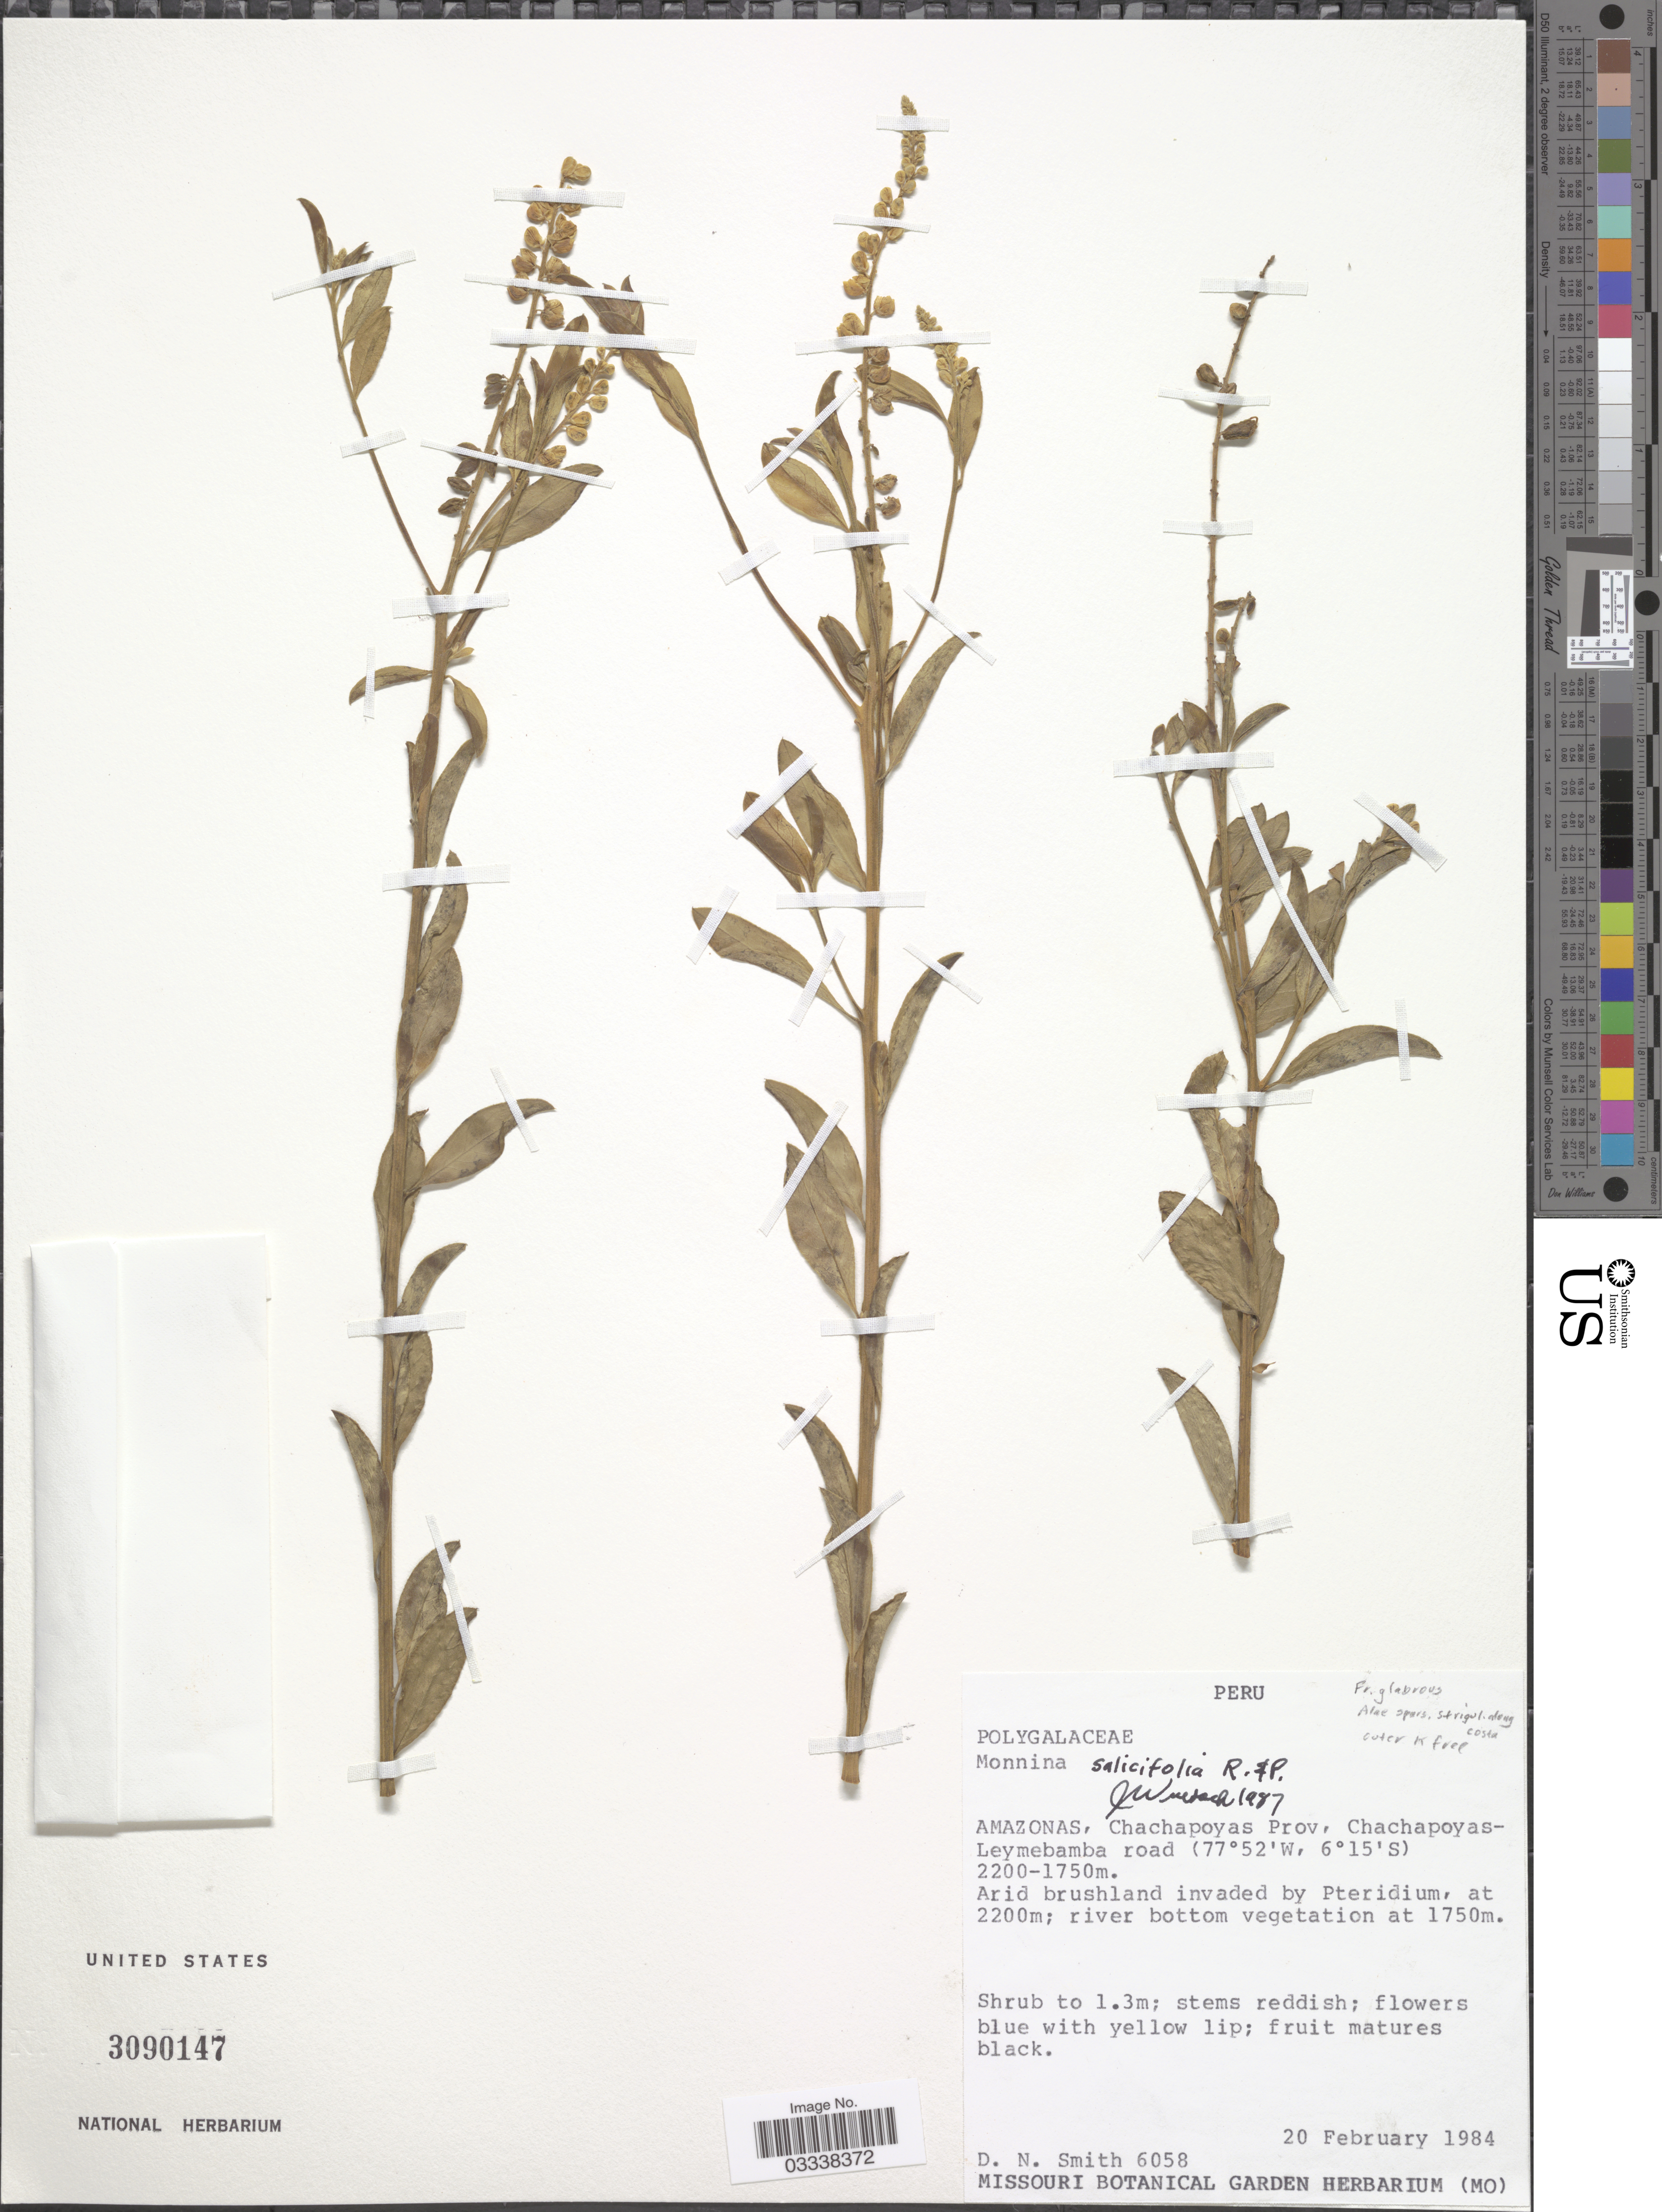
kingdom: Plantae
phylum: Tracheophyta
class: Magnoliopsida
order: Fabales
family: Polygalaceae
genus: Monnina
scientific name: Monnina salicifolia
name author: Ruiz & Pav.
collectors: D. Smith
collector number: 6058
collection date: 1984-02-20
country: Peru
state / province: Amazonas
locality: Chachapoyas Prov, Chachapoyas-Leymebamba road.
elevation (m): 1750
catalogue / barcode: US 3090147